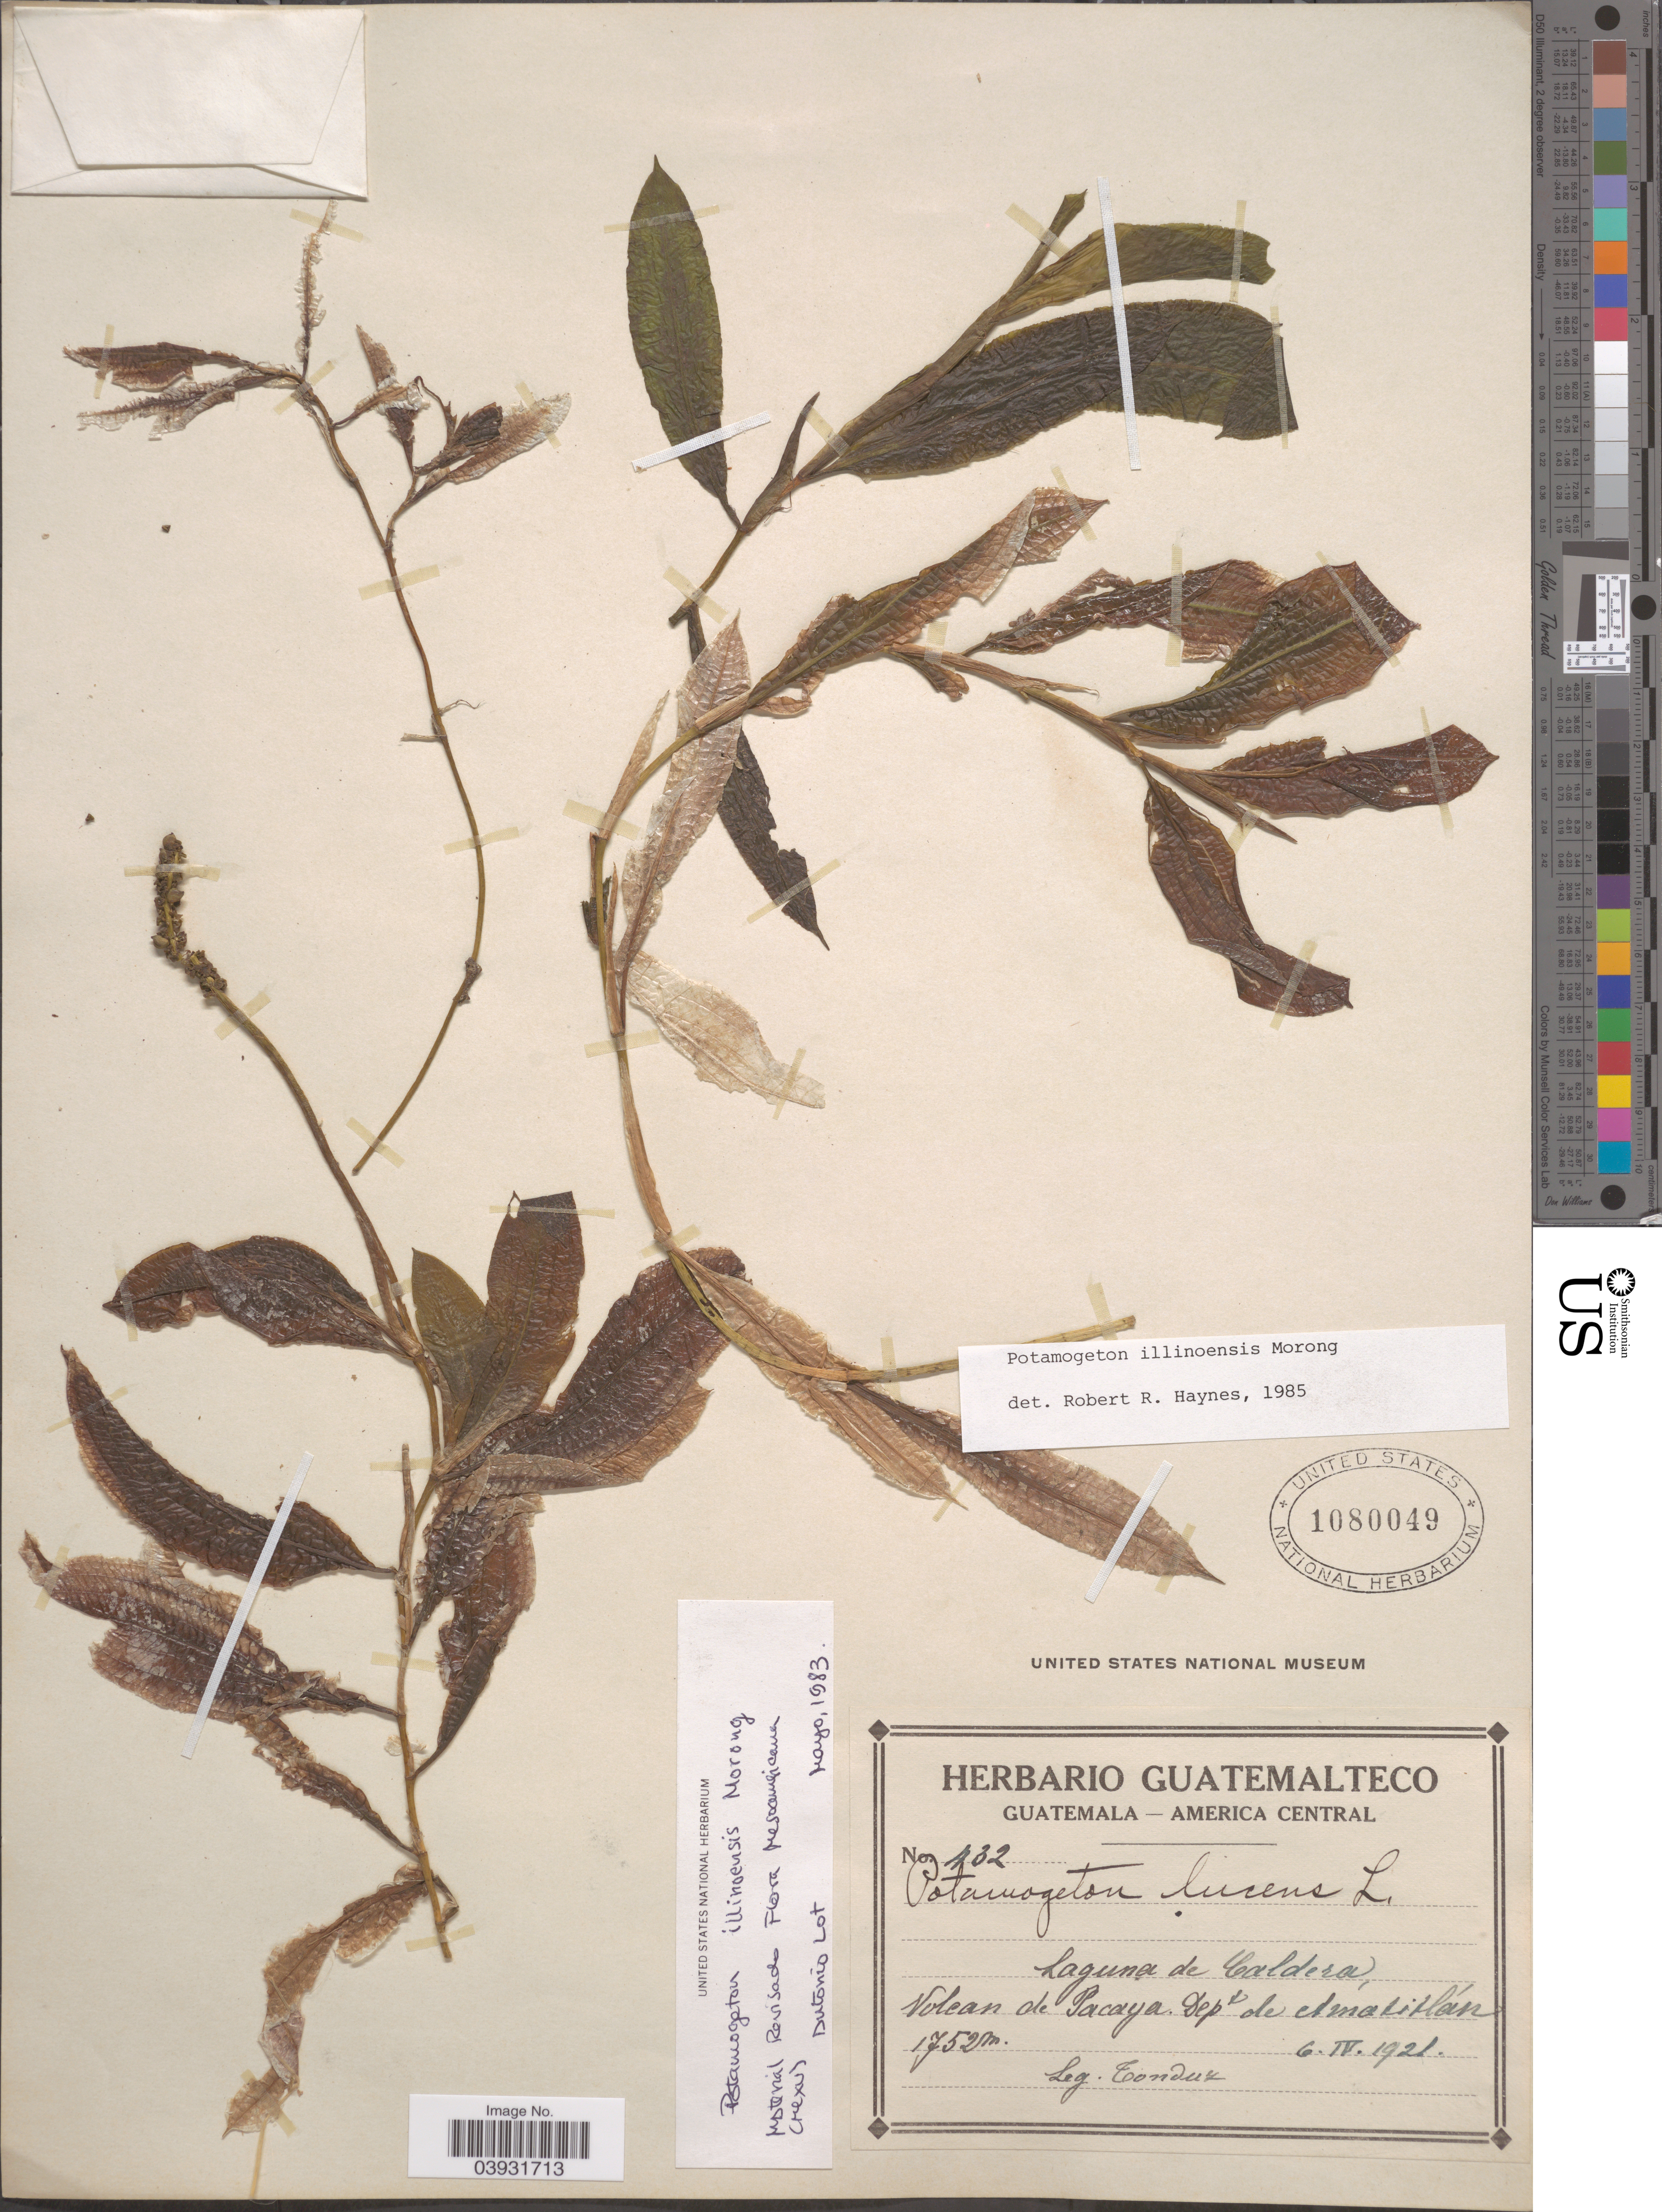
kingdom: Plantae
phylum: Tracheophyta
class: Liliopsida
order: Alismatales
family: Potamogetonaceae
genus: Potamogeton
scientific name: Potamogeton illinoensis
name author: Morong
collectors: Tonduz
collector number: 132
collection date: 1921-04-06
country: Guatemala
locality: Laguna de Caldera, Volcan de Pacaya. Dept de Amatitlán.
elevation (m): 1752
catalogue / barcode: US 1080049